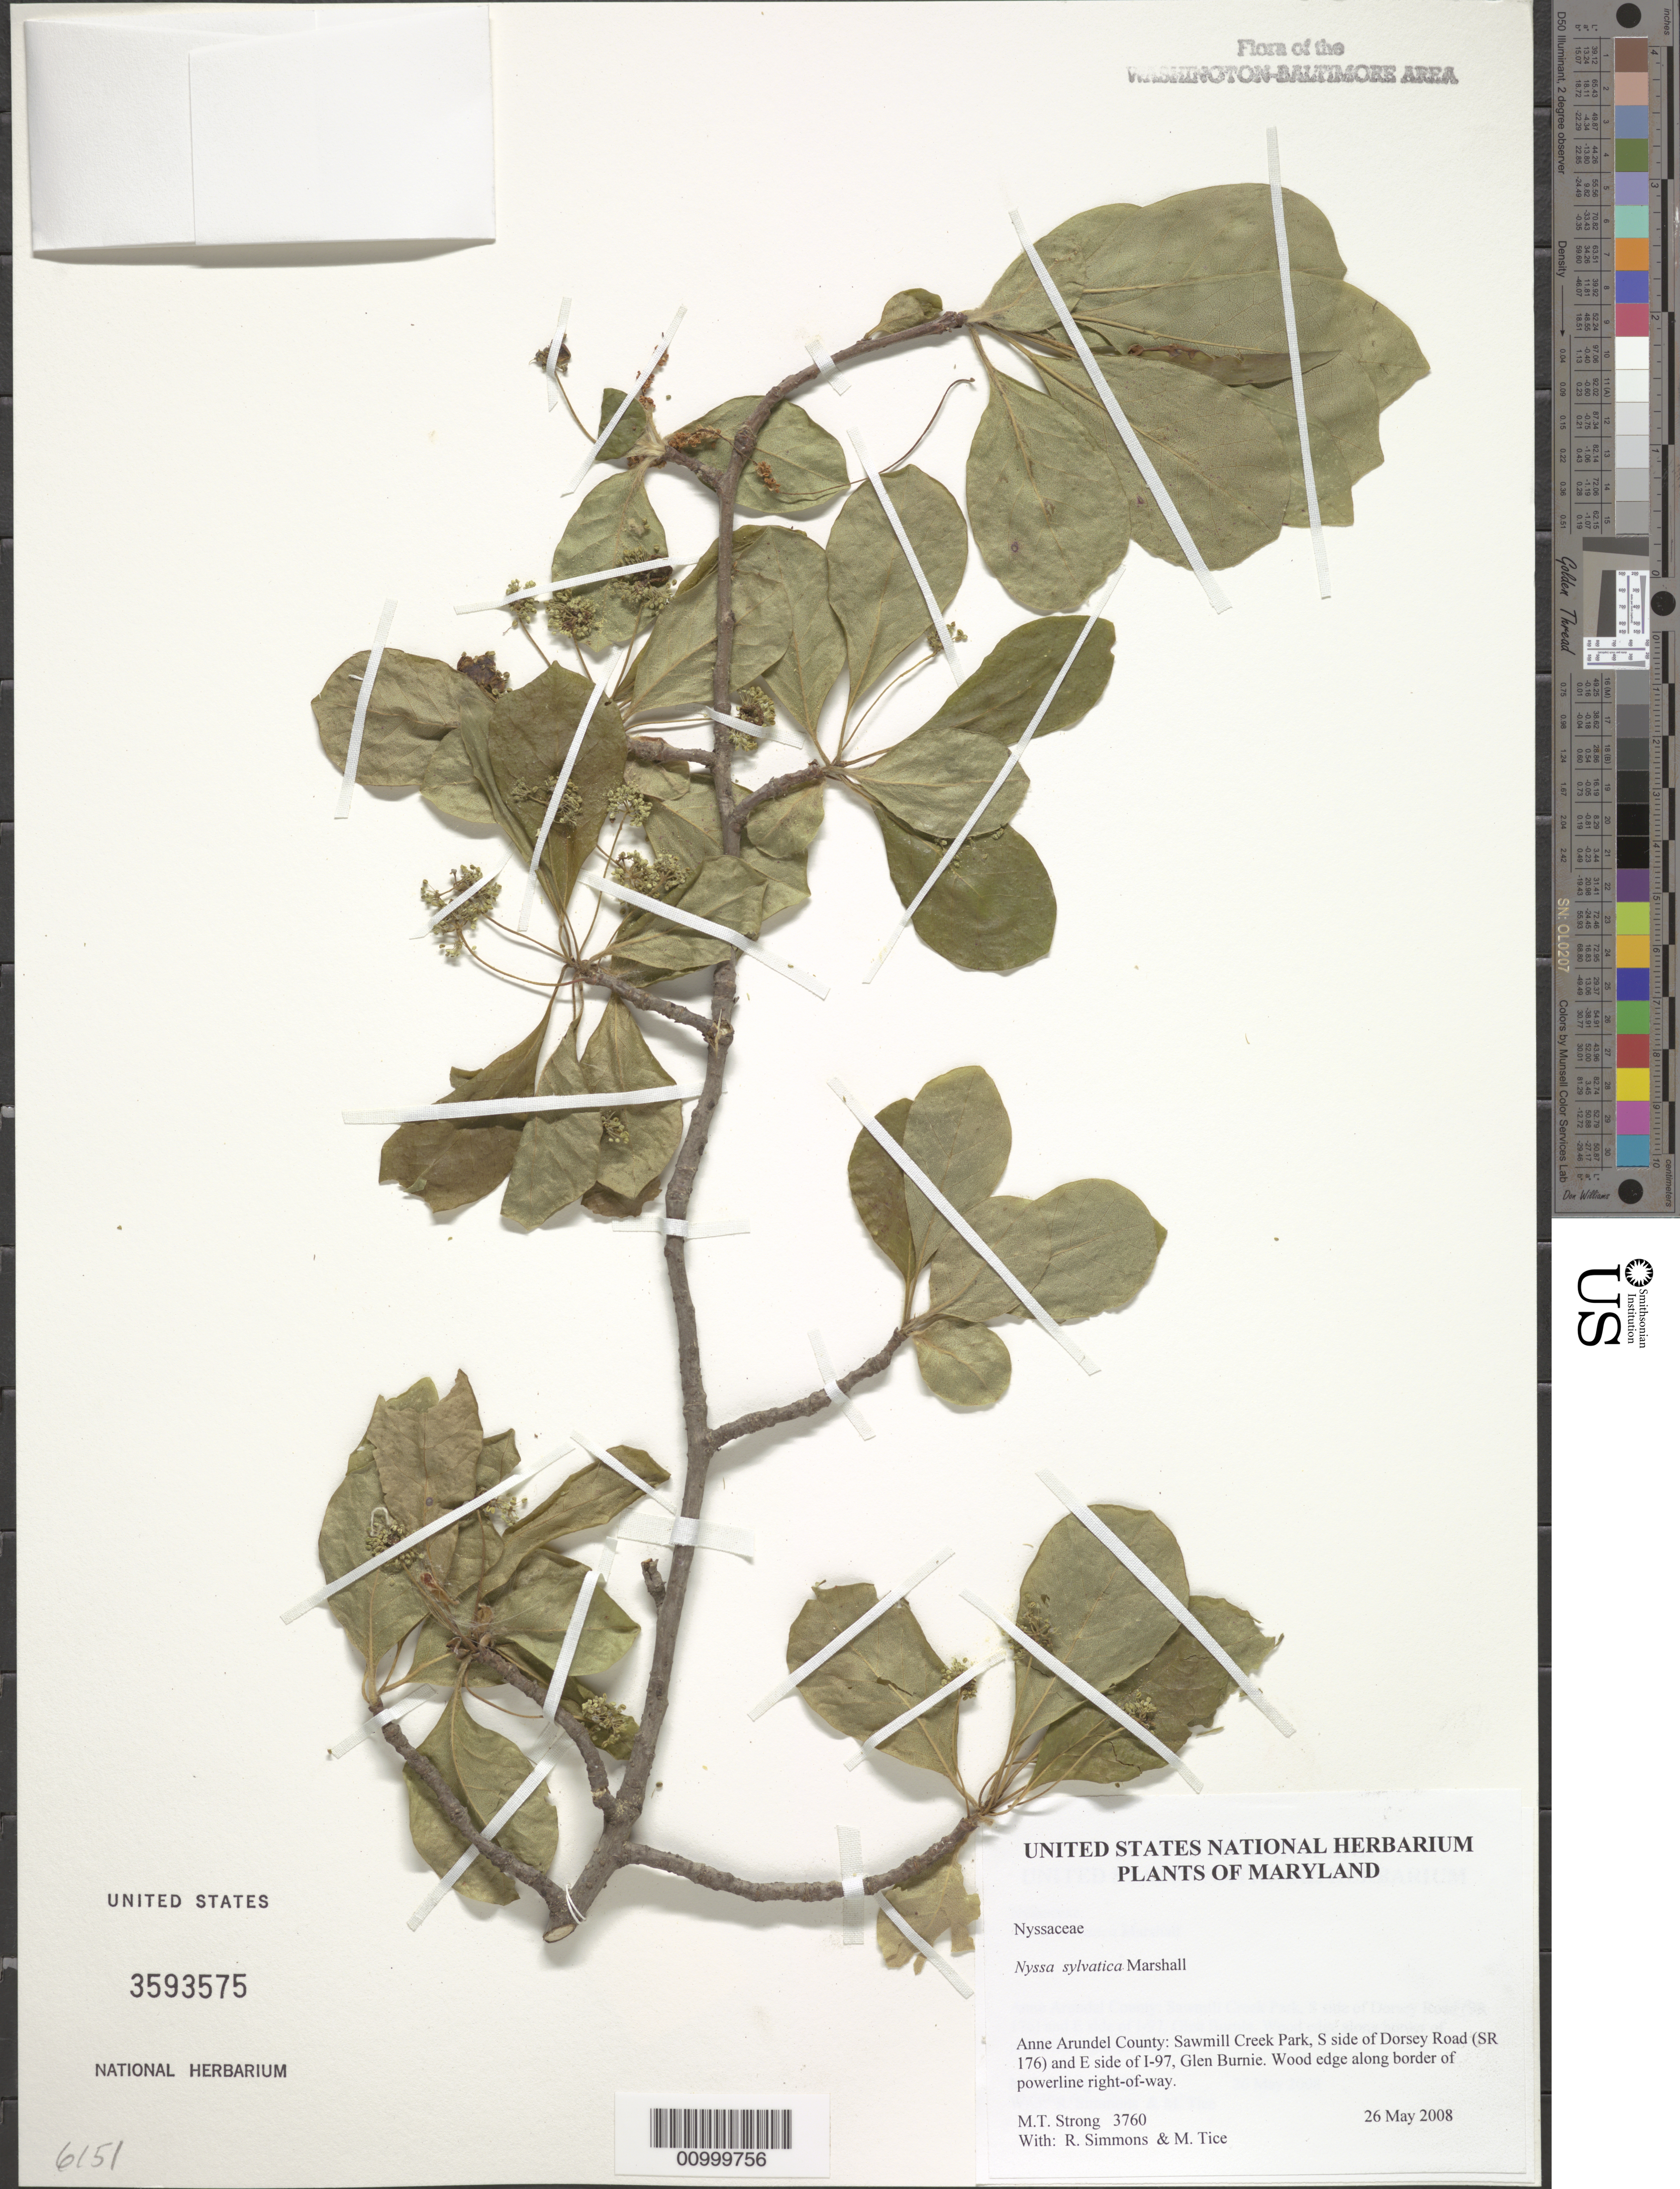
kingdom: Plantae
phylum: Tracheophyta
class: Magnoliopsida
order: Cornales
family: Nyssaceae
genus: Nyssa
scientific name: Nyssa sylvatica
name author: Marshall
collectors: M. T. Strong, R. H. Simmons & M. Tice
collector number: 3760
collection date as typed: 26 May 2008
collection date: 2008-05-26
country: United States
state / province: Maryland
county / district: Anne Arundel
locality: Sawmill Creek Park, S side of Dorsey Road (SR 176) and E side of I-97, Glen Burnie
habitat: wood edge along border of powerline right-of-way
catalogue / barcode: US 3593575